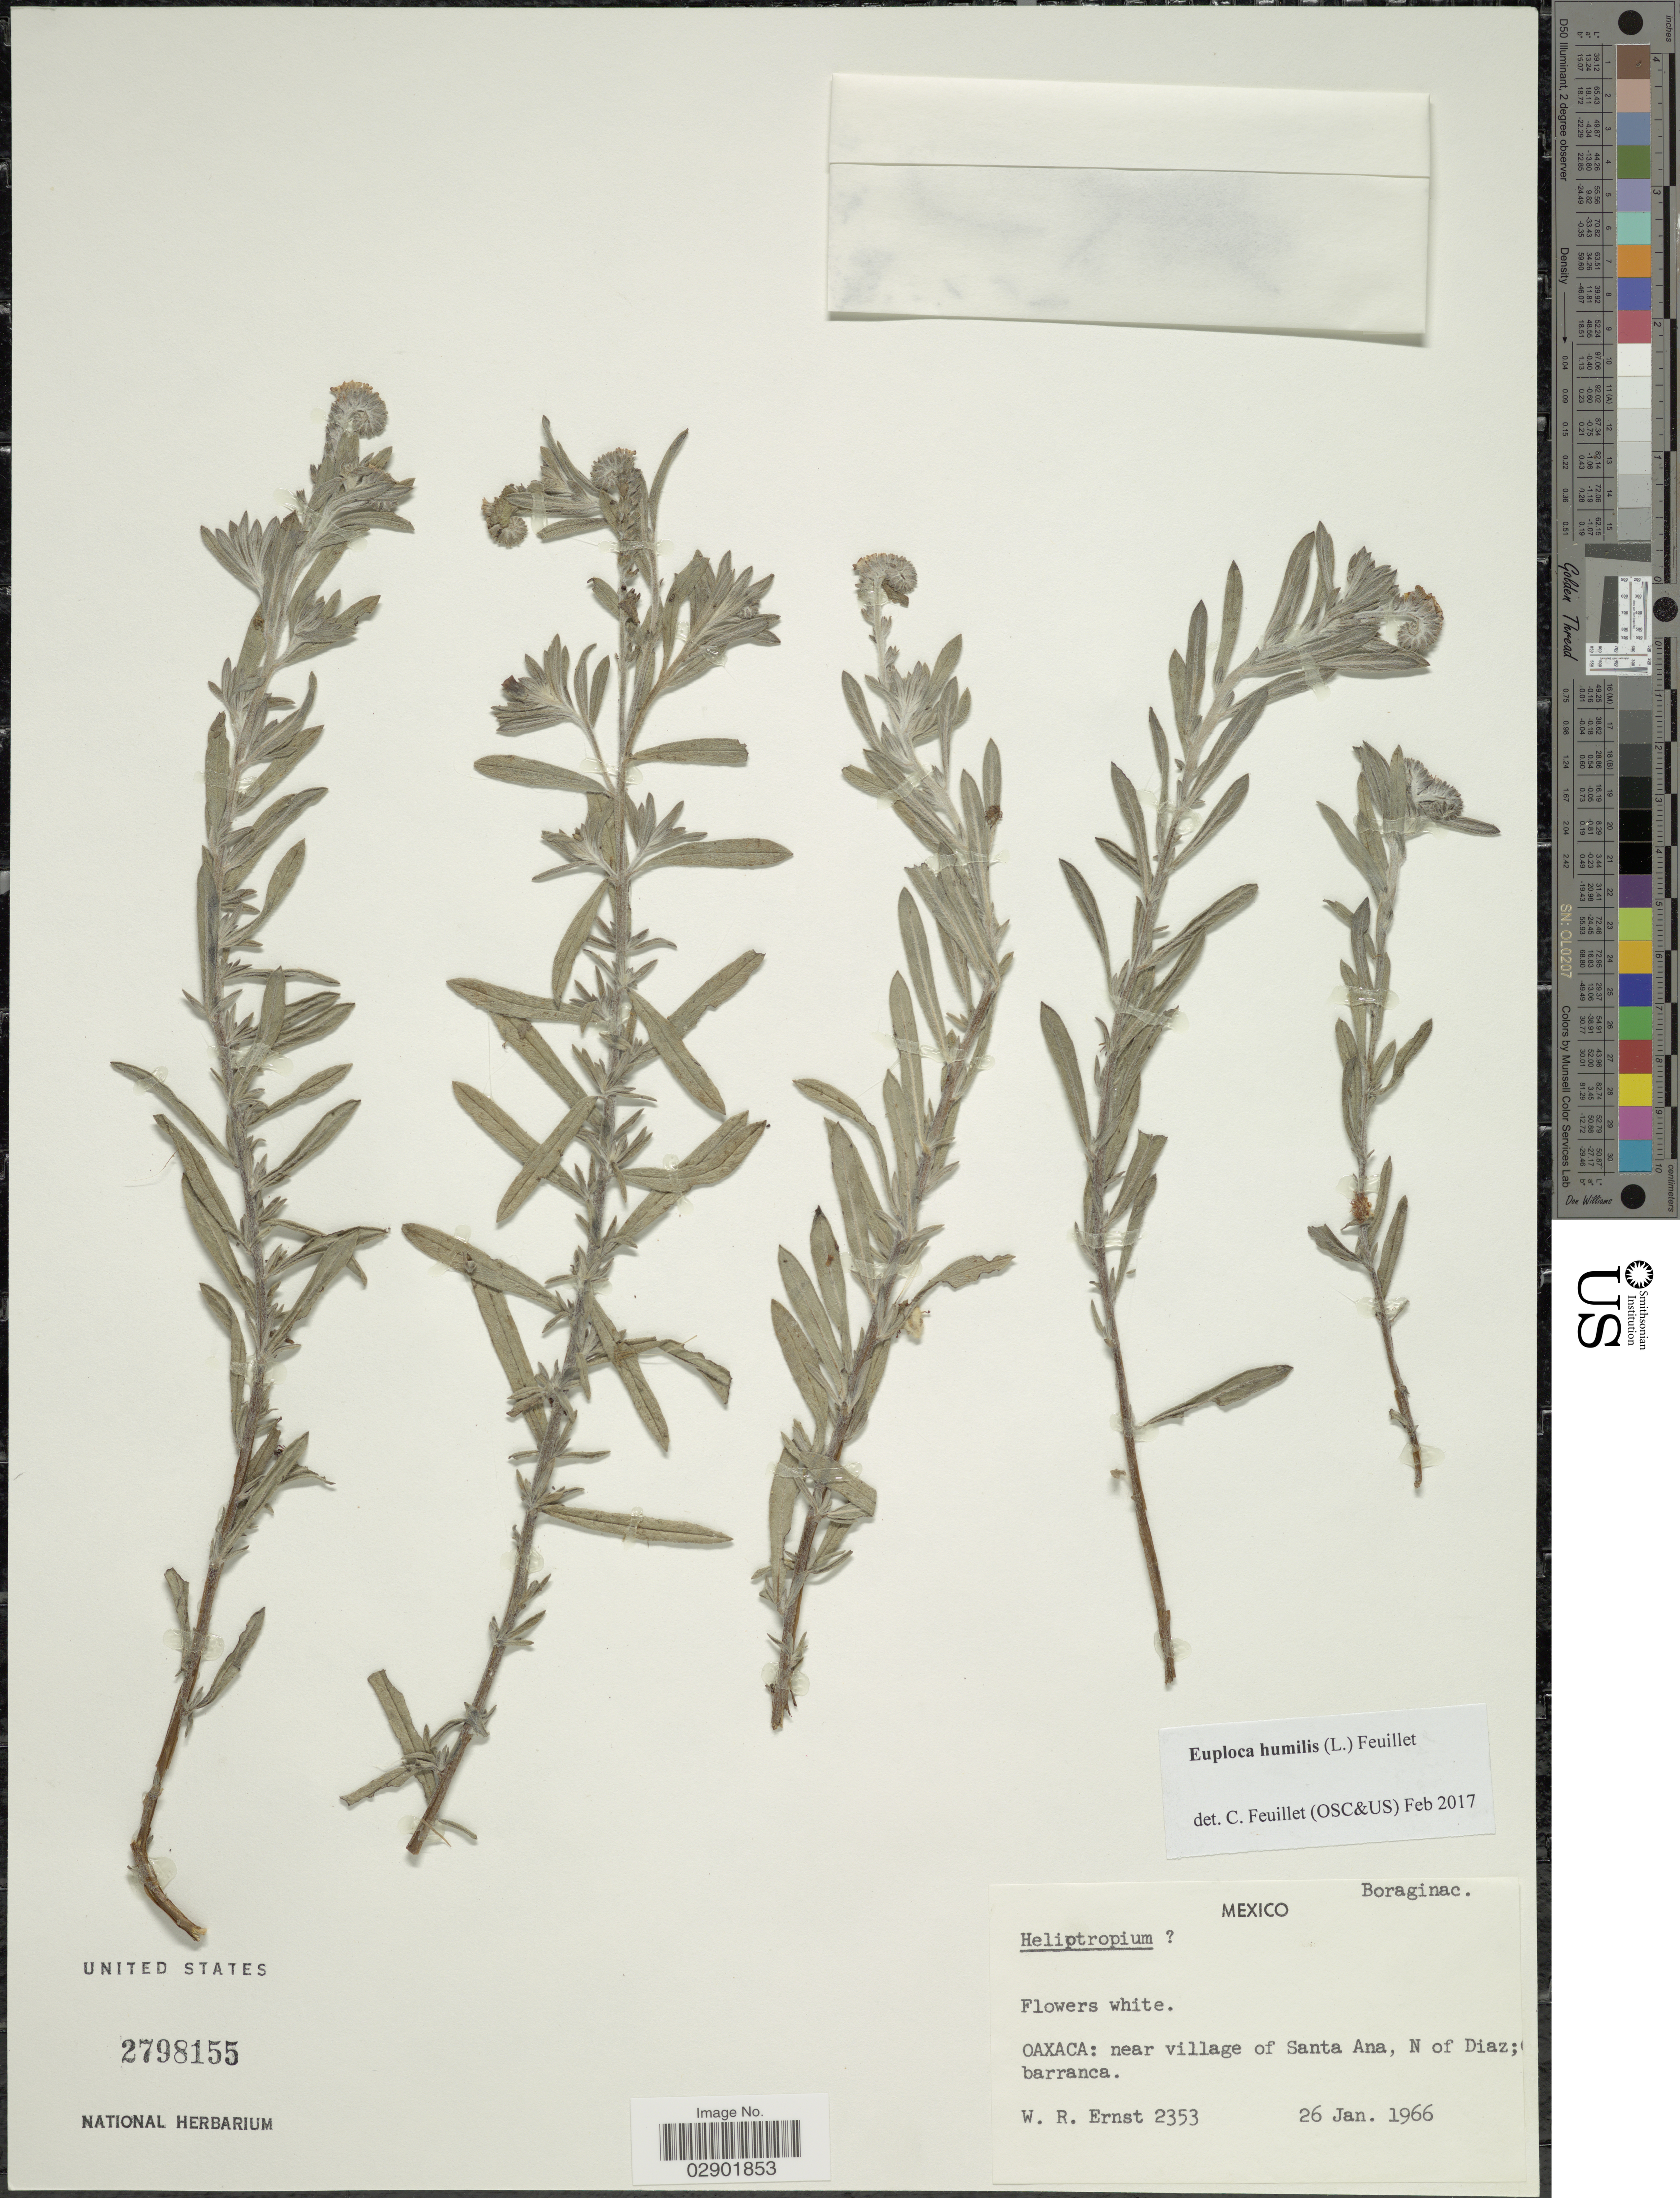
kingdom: Plantae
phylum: Tracheophyta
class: Magnoliopsida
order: Boraginales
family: Heliotropiaceae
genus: Euploca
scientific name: Euploca humilis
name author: (L.) Feuillet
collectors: W. R. Ernst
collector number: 2353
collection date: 1966-01-26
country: Mexico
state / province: Oaxaca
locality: Near village of Santa Ana, N of Diaz; barranca.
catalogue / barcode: US 2798155